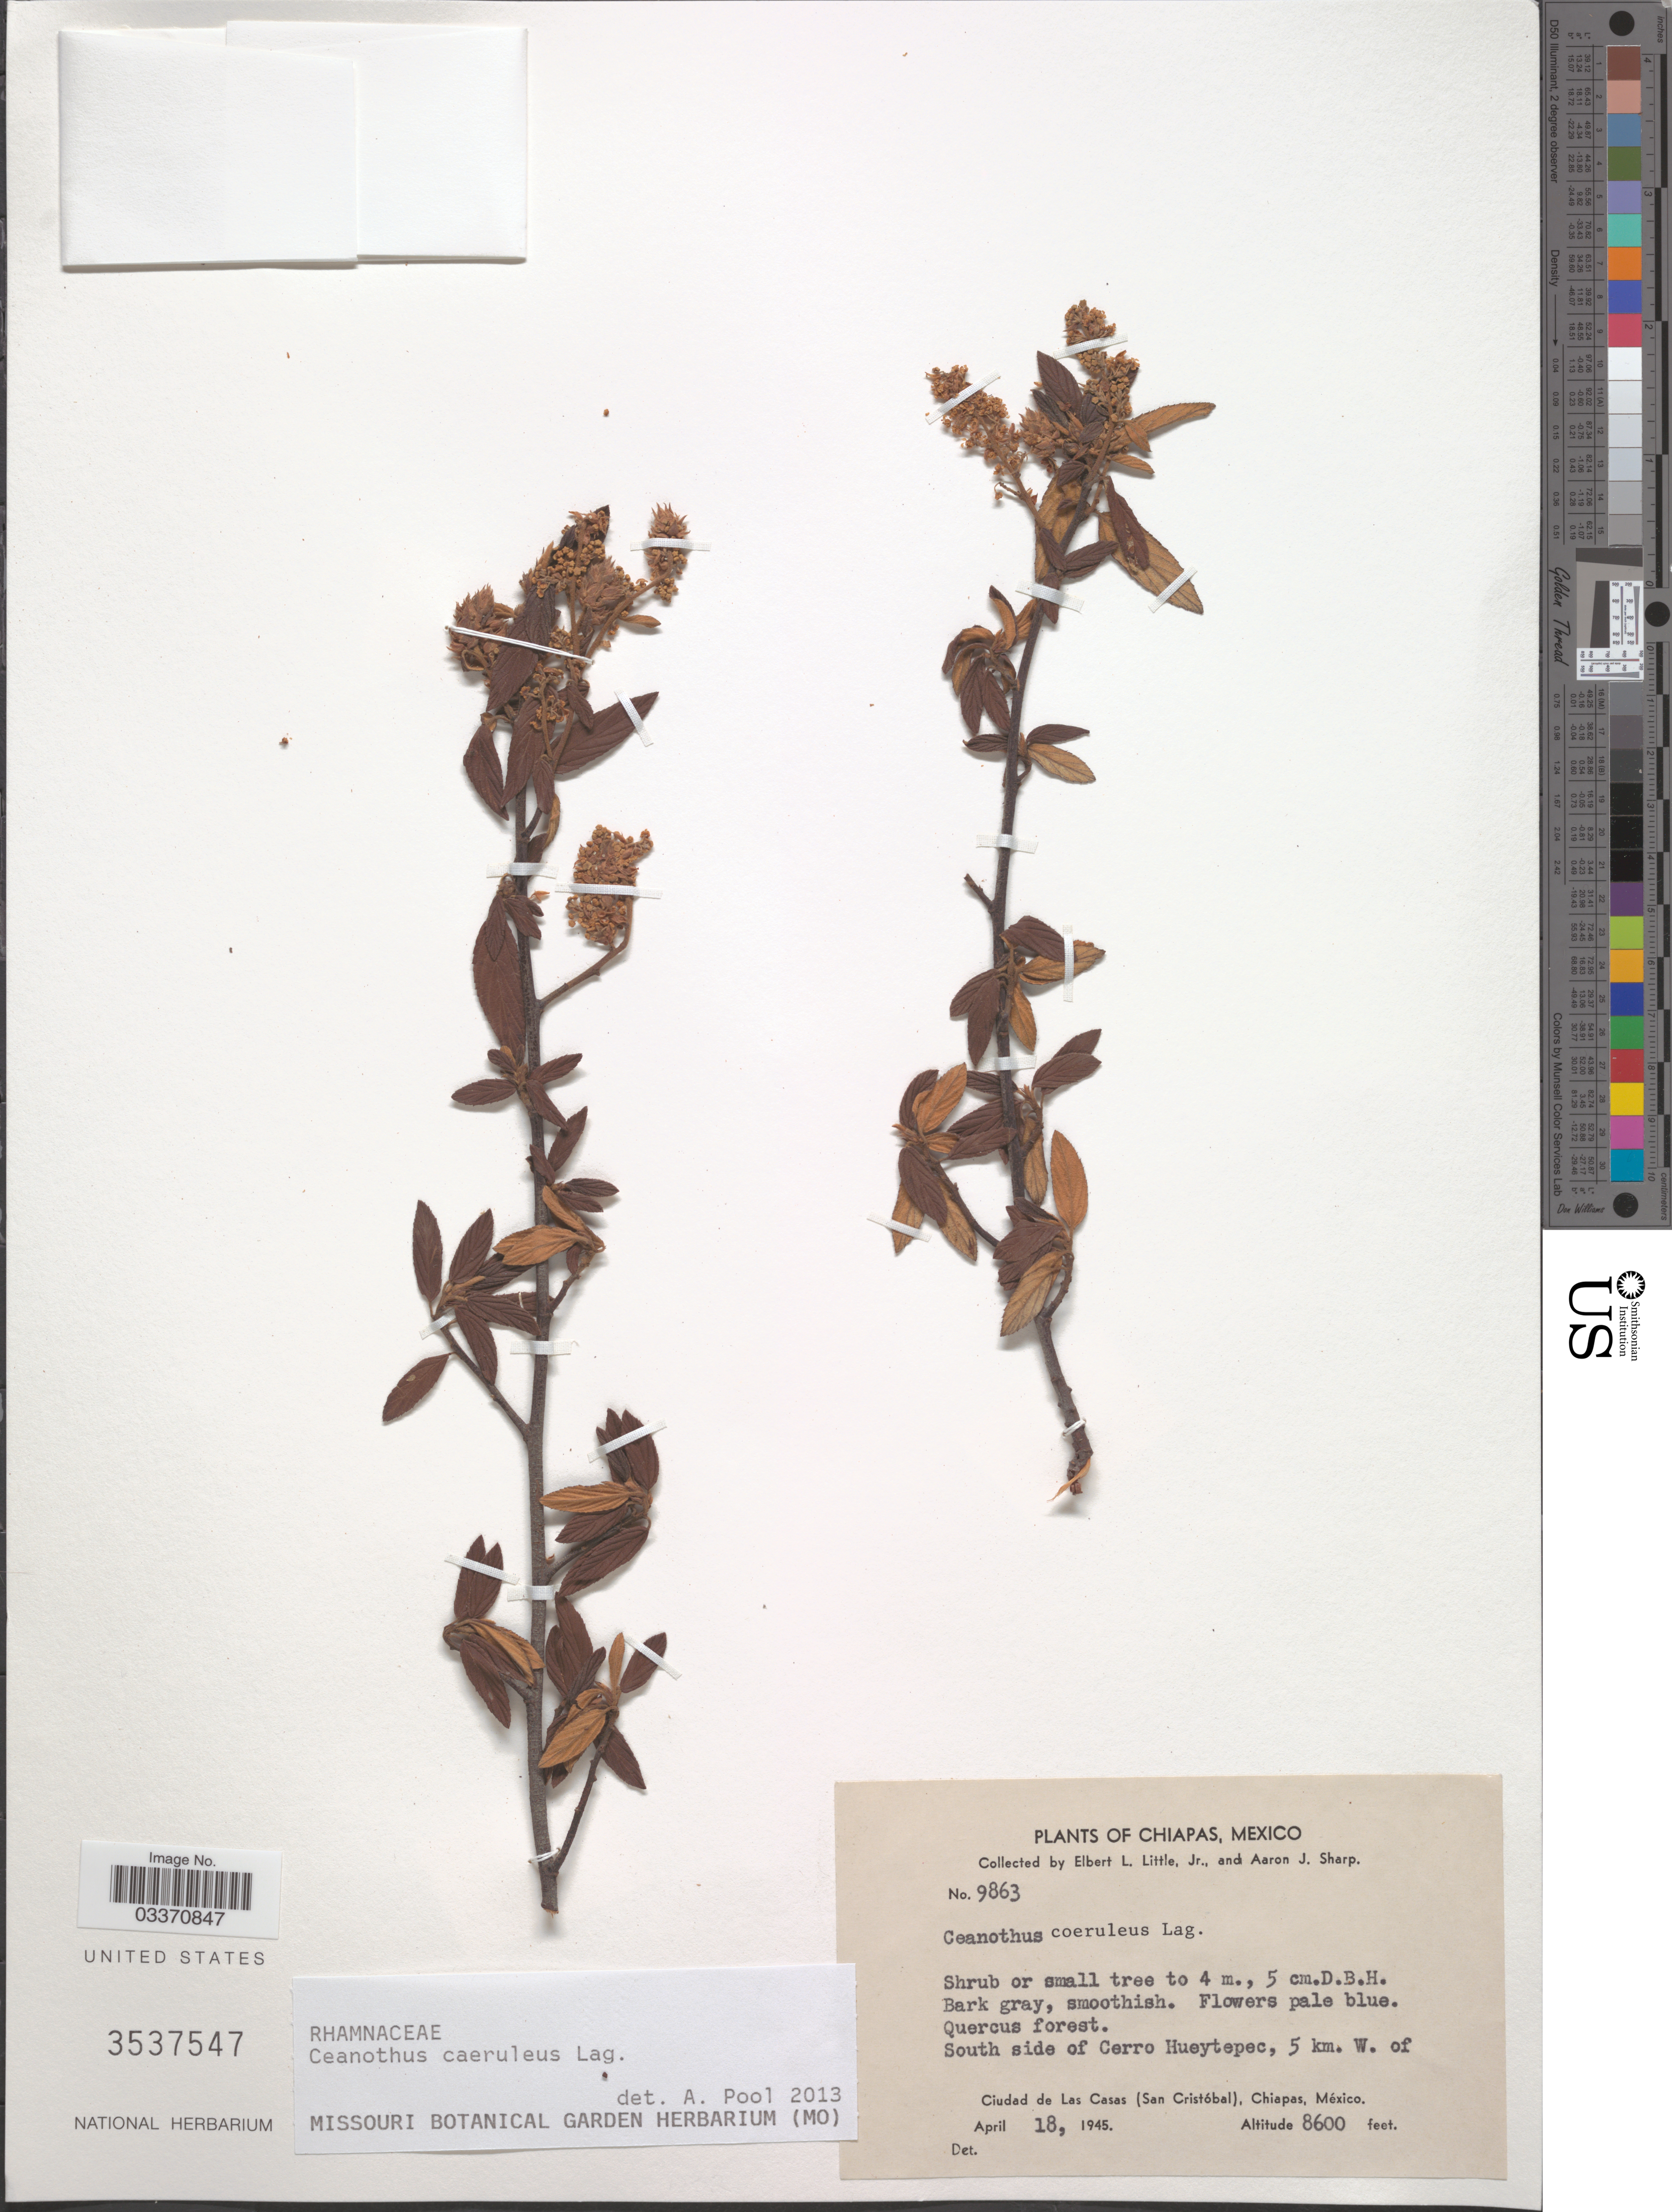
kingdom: Plantae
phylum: Tracheophyta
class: Magnoliopsida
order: Rosales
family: Rhamnaceae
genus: Ceanothus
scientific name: Ceanothus caeruleus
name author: Lag.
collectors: E. L. Little & A. J. Sharp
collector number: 9863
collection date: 1945-04-18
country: Mexico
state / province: Chiapas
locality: South side of Cerro Hueytepec, 5 km. W. of Ciudad de Las Casas (San Cristóbal).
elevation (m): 2621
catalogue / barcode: US 3537547